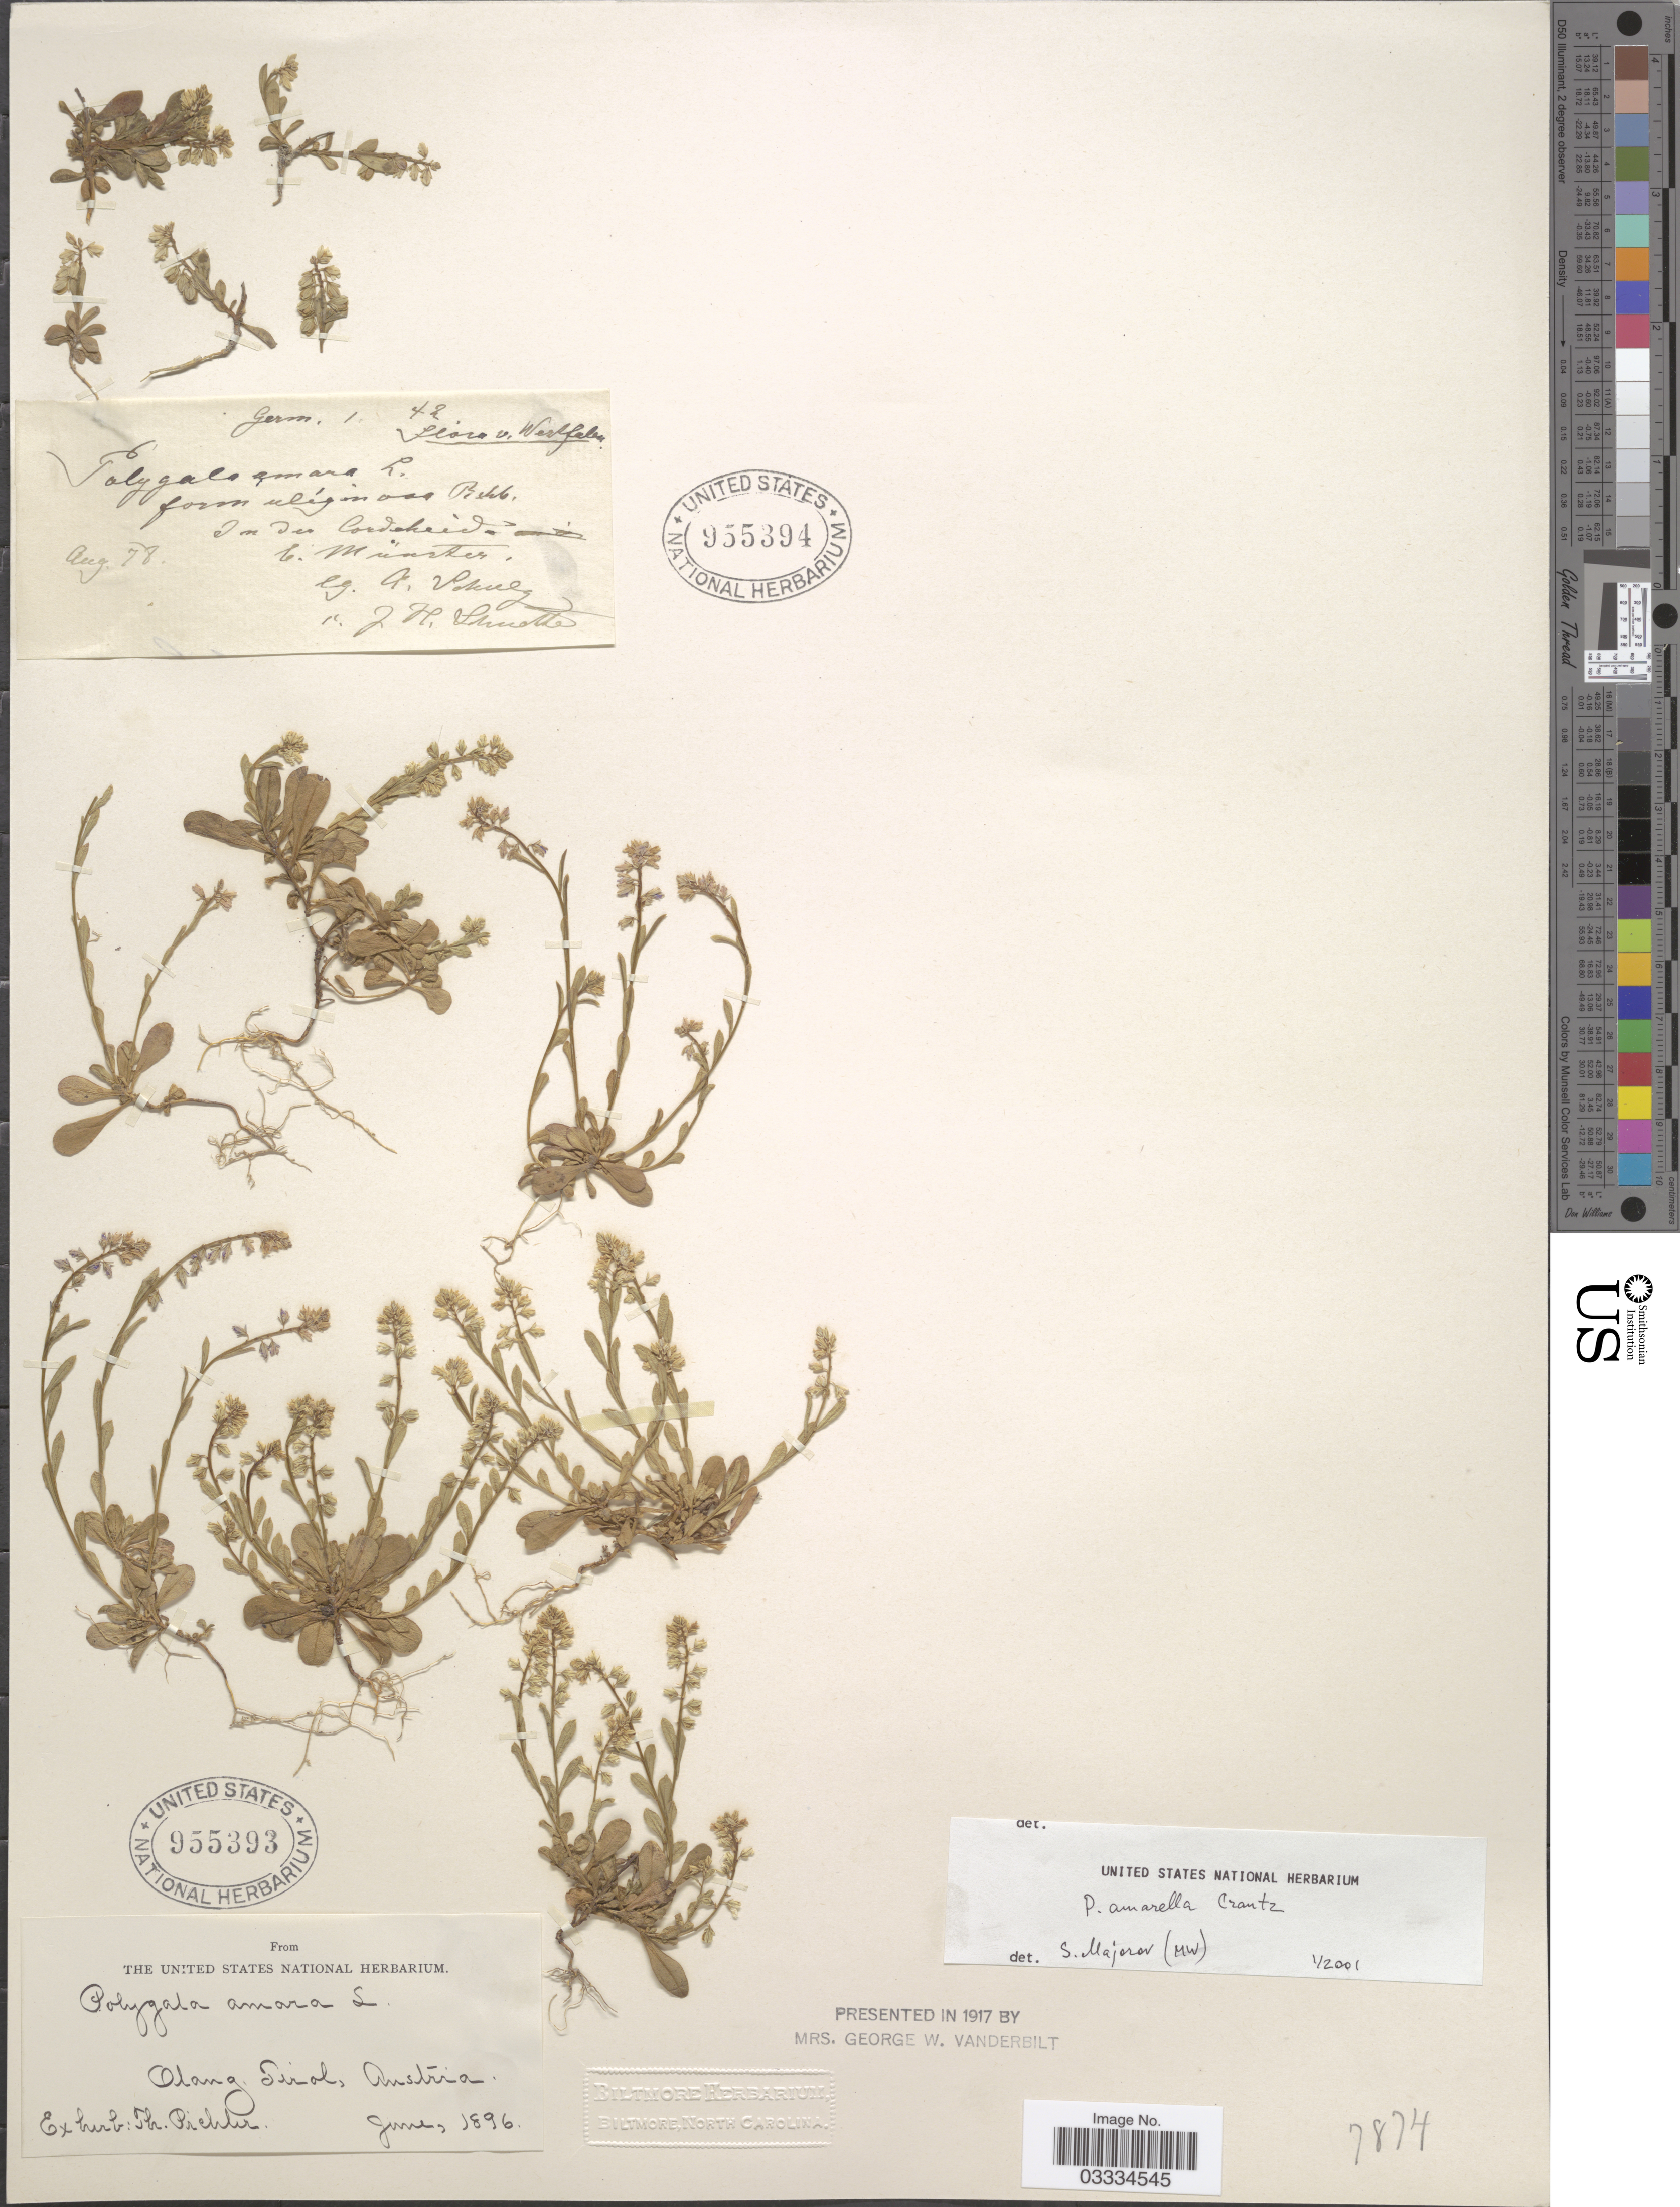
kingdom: Plantae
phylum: Tracheophyta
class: Magnoliopsida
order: Fabales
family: Polygalaceae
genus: Polygala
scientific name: Polygala amarella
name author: Crantz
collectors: ex herb. T. Pichler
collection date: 1896-06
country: Austria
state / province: Tirol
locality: Olang.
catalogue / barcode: US 955393-2